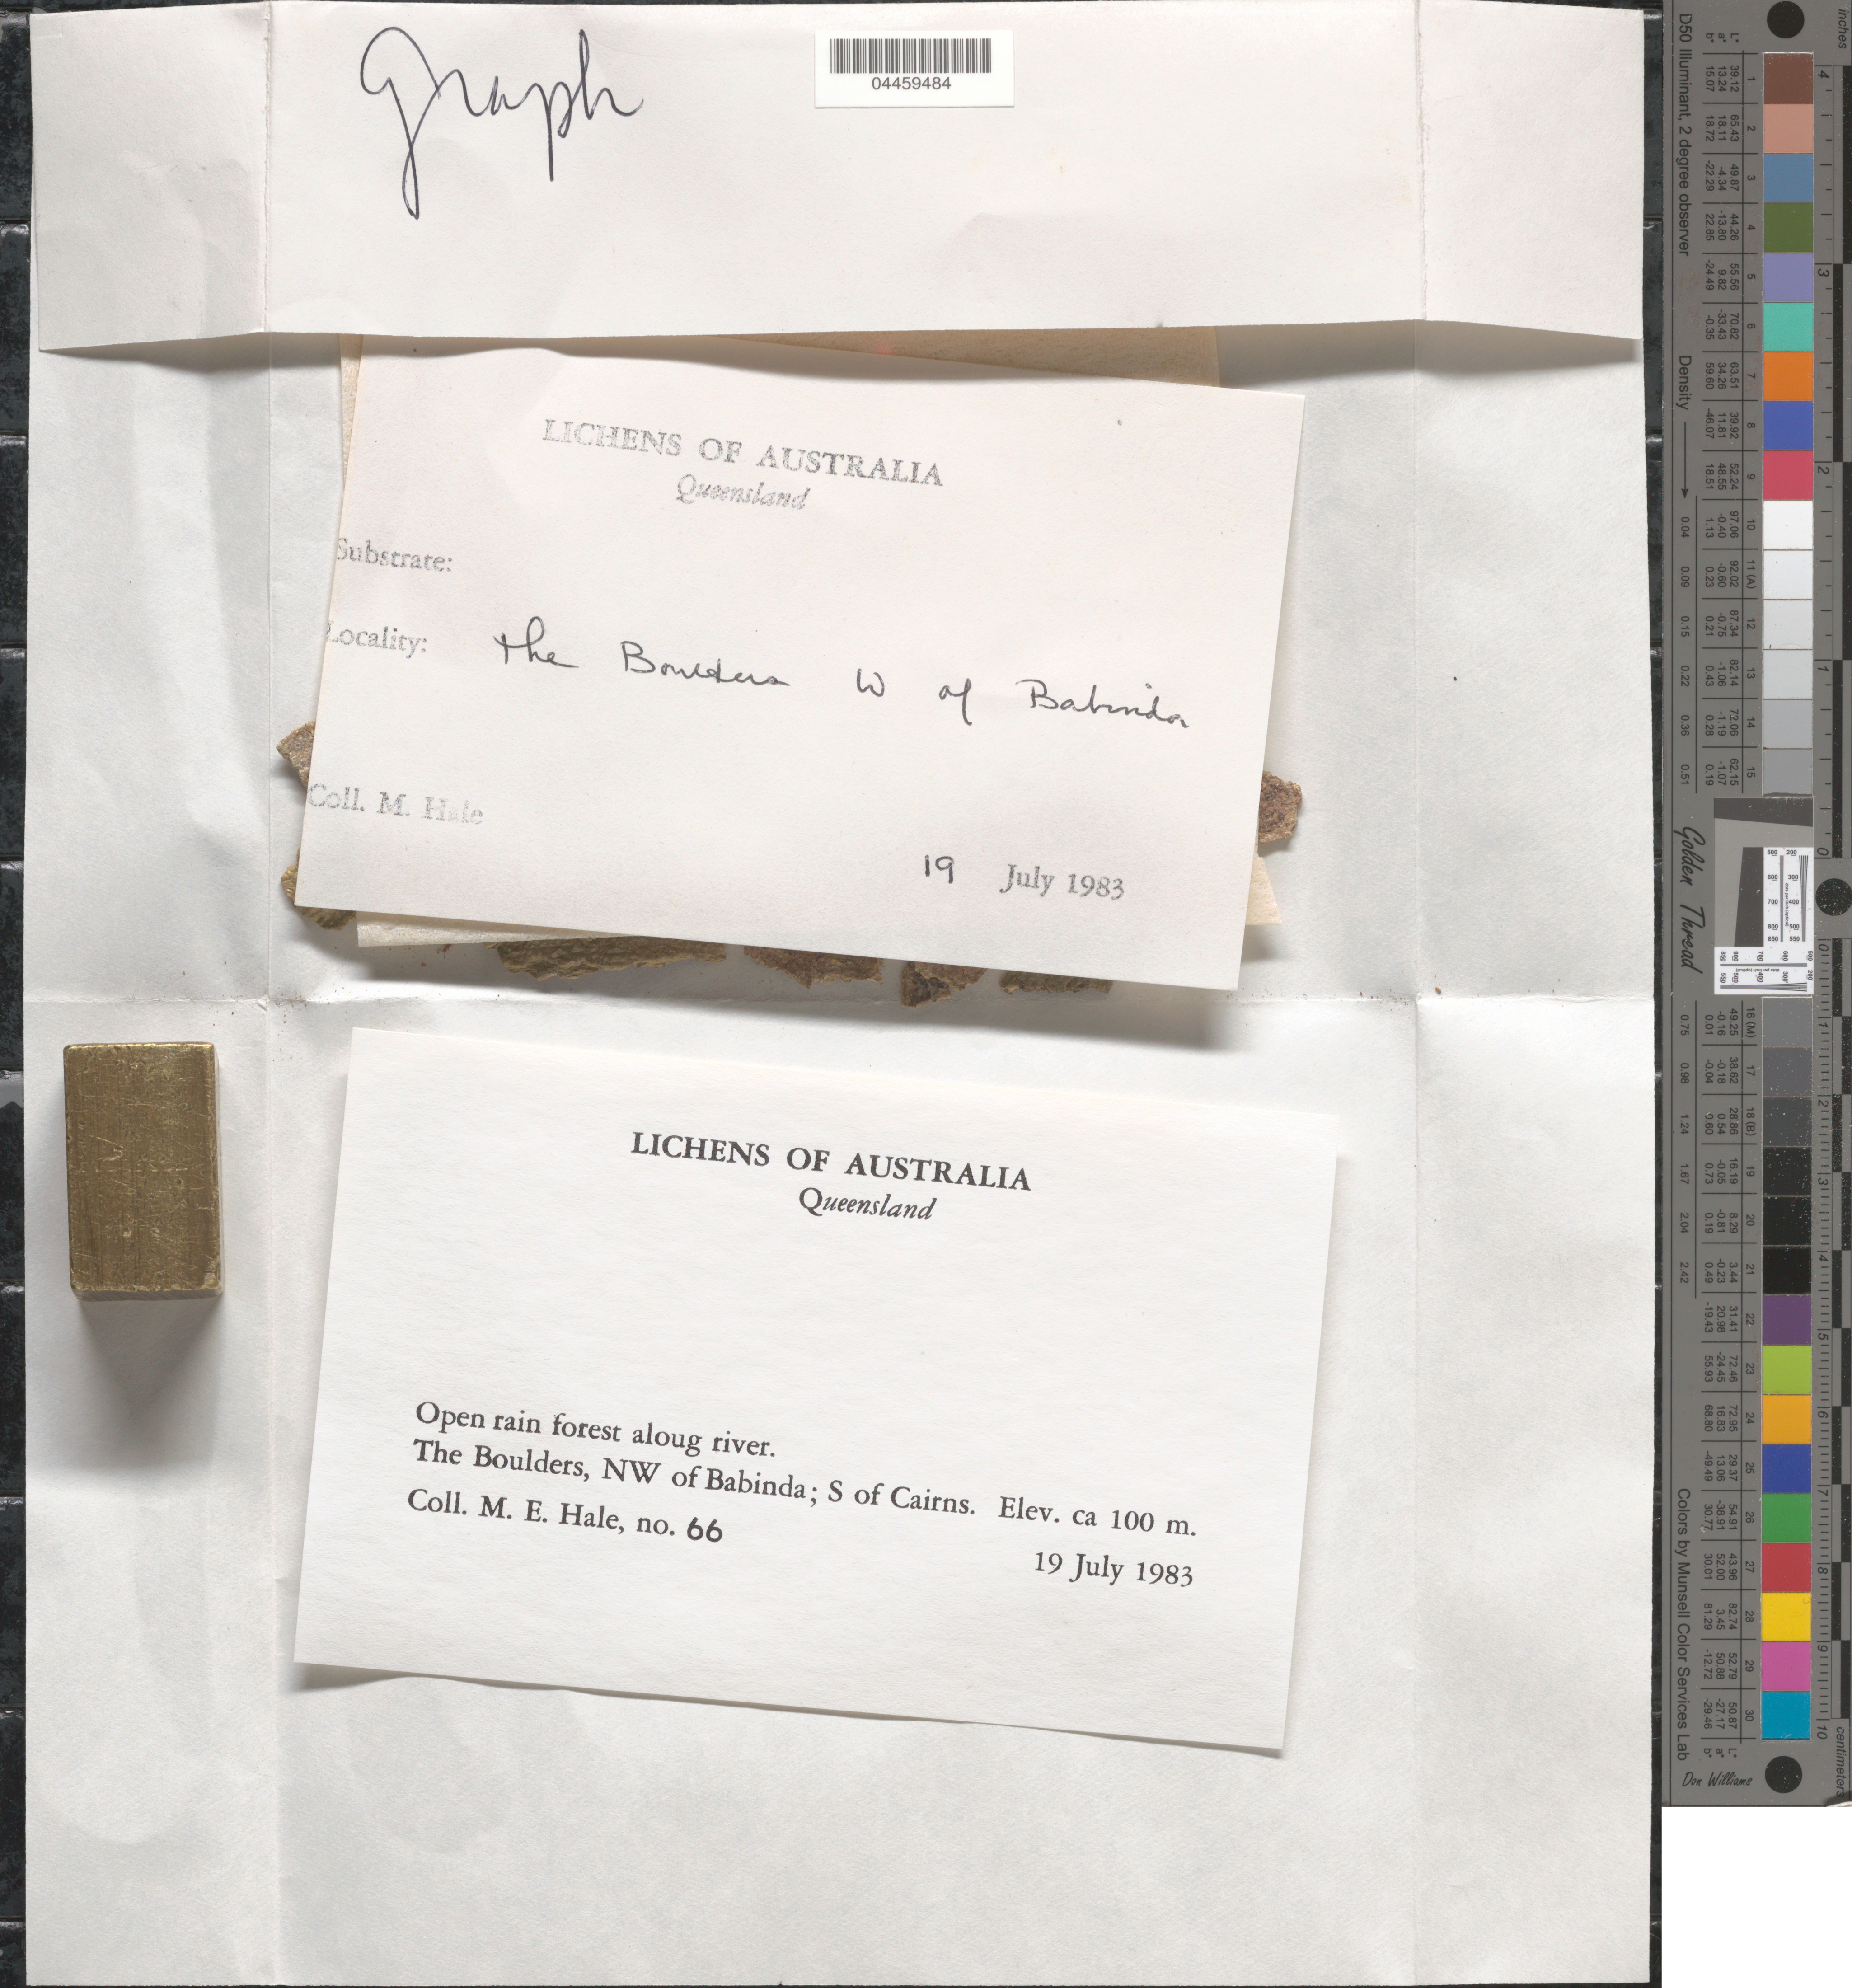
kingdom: Fungi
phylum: Ascomycota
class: Lecanoromycetes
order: Ostropales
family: Graphidaceae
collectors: M. Hale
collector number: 66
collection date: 1983-07-19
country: Australia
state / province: Queensland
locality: Open rain forest along river. The Boulders, NW of Babinda; S of Cairns.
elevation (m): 100